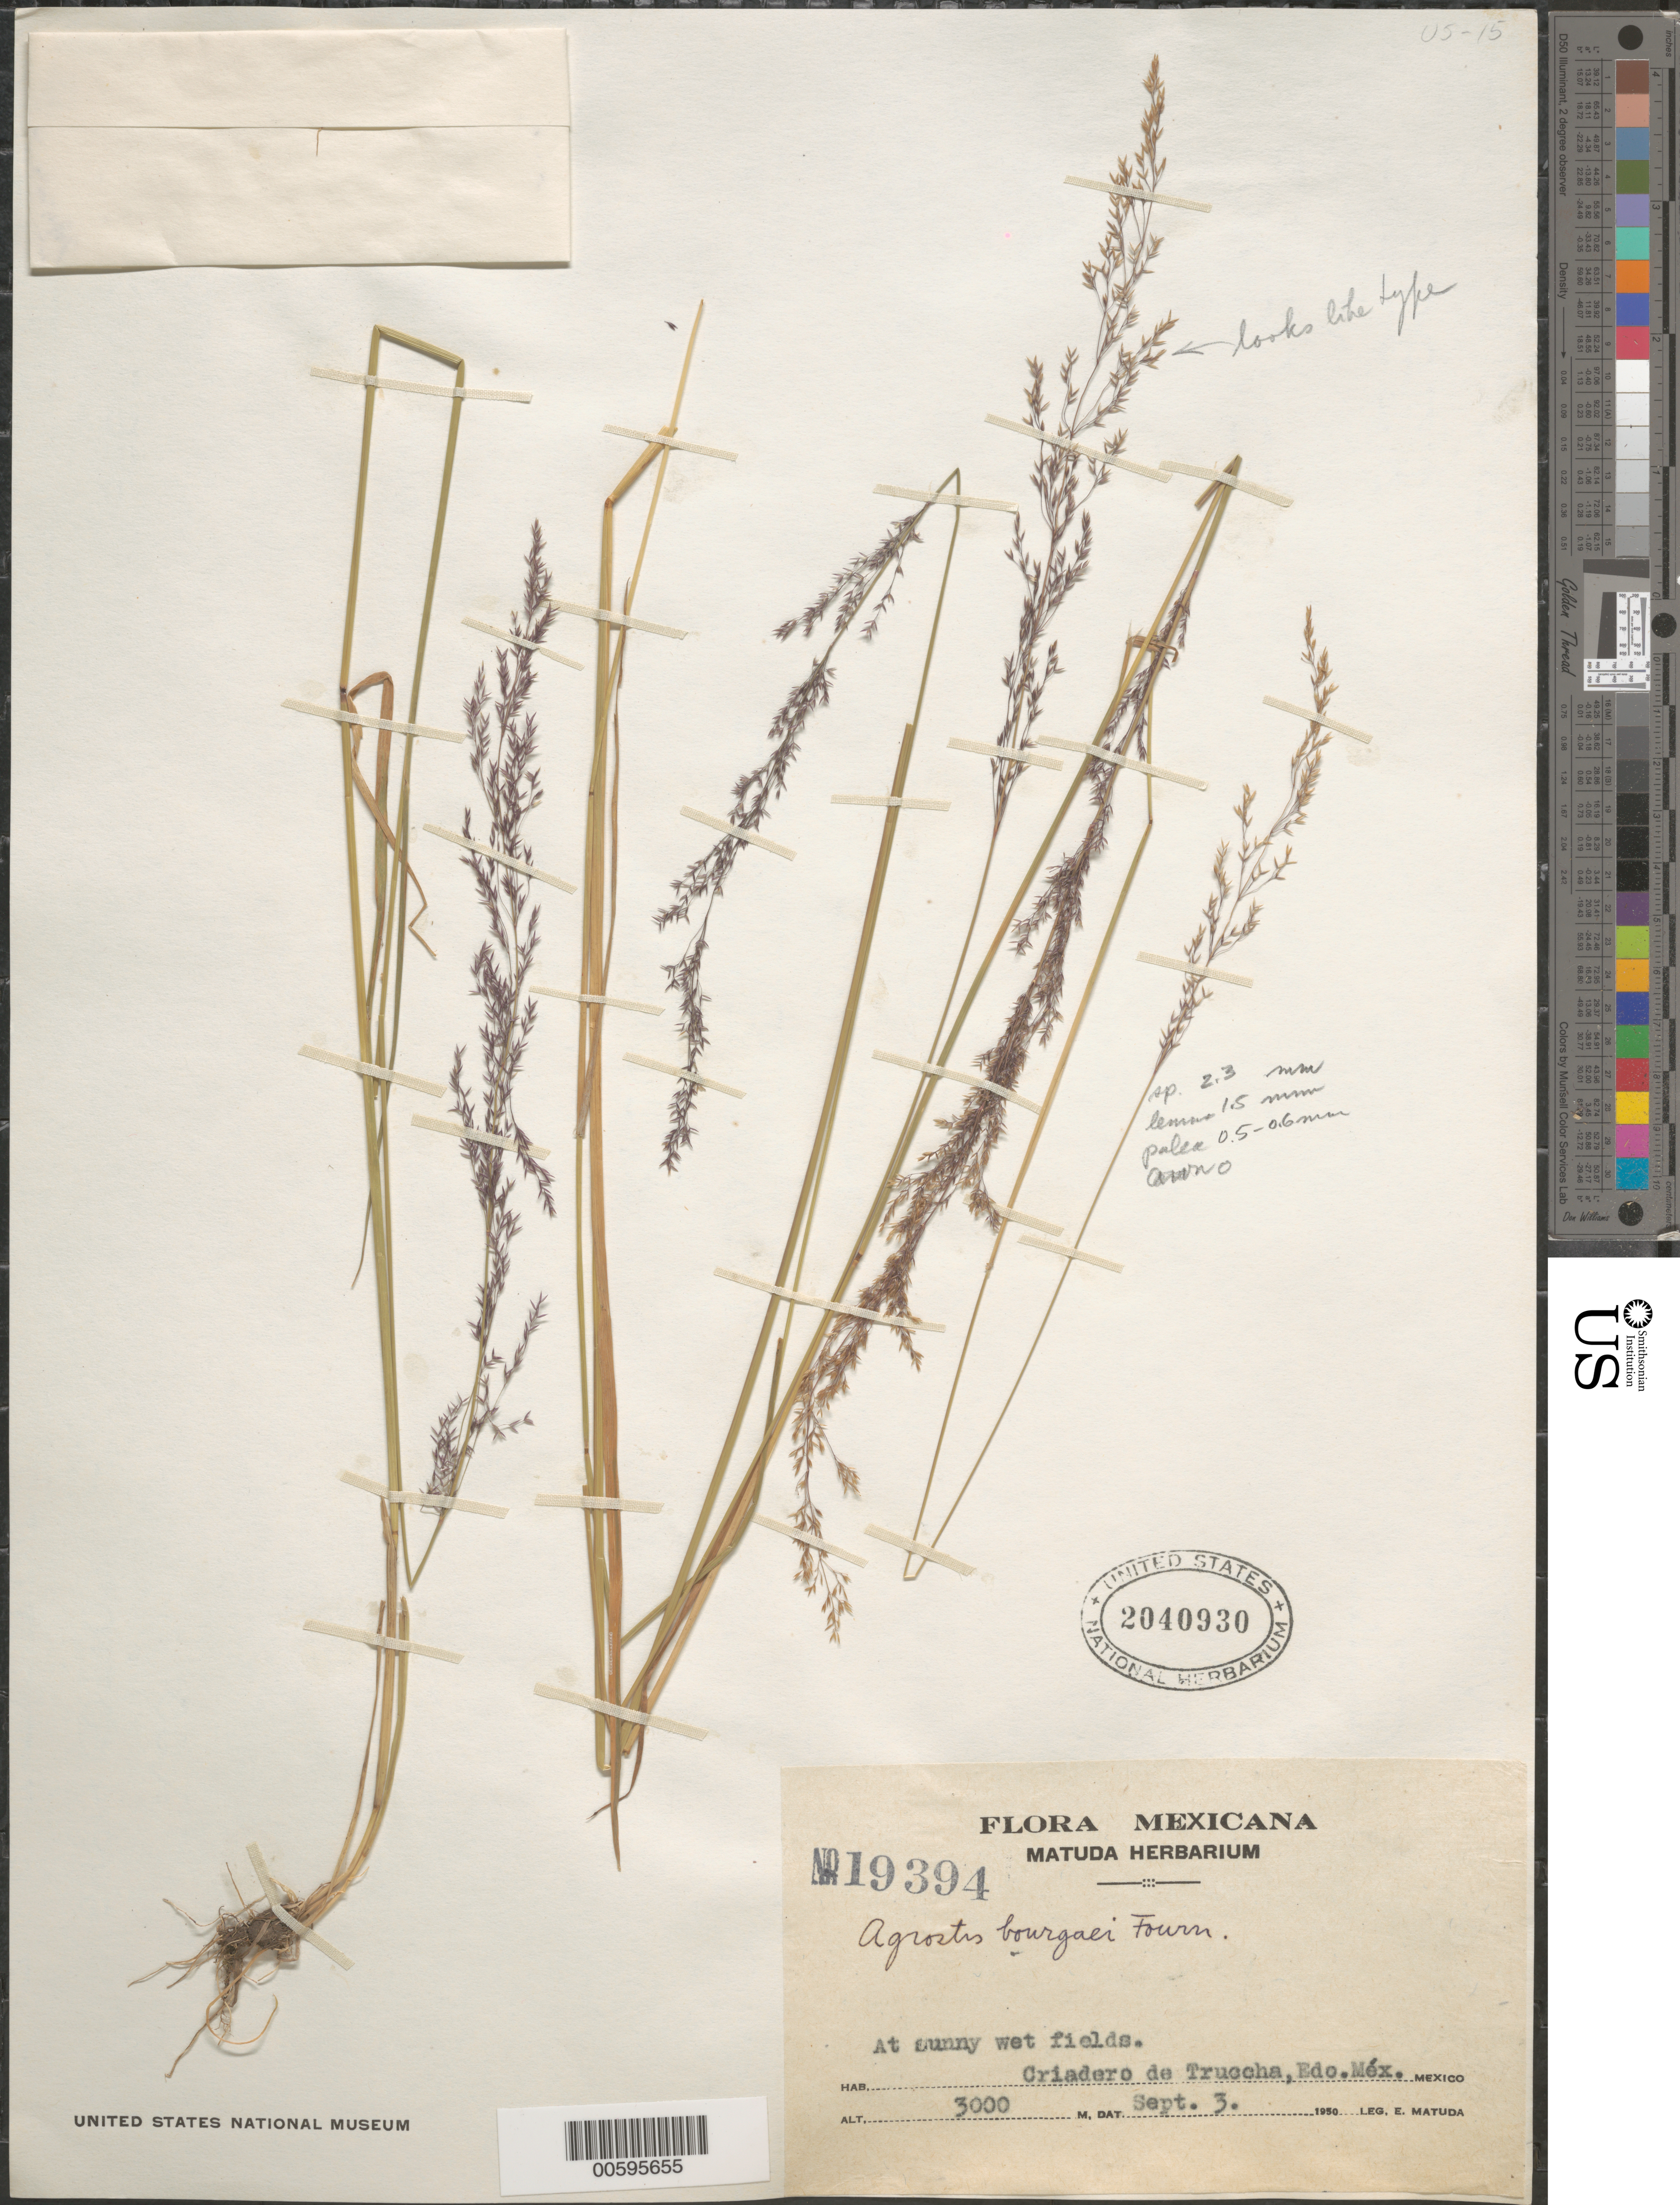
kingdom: Plantae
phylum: Tracheophyta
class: Liliopsida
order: Poales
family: Poaceae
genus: Agrostis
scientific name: Agrostis bourgaei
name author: E. Fourn.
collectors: E. Matuda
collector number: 19394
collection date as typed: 3 Sep 1950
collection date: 1950-09-03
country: Mexico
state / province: México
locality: Criadero de Truccha.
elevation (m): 3000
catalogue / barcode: US 2040930